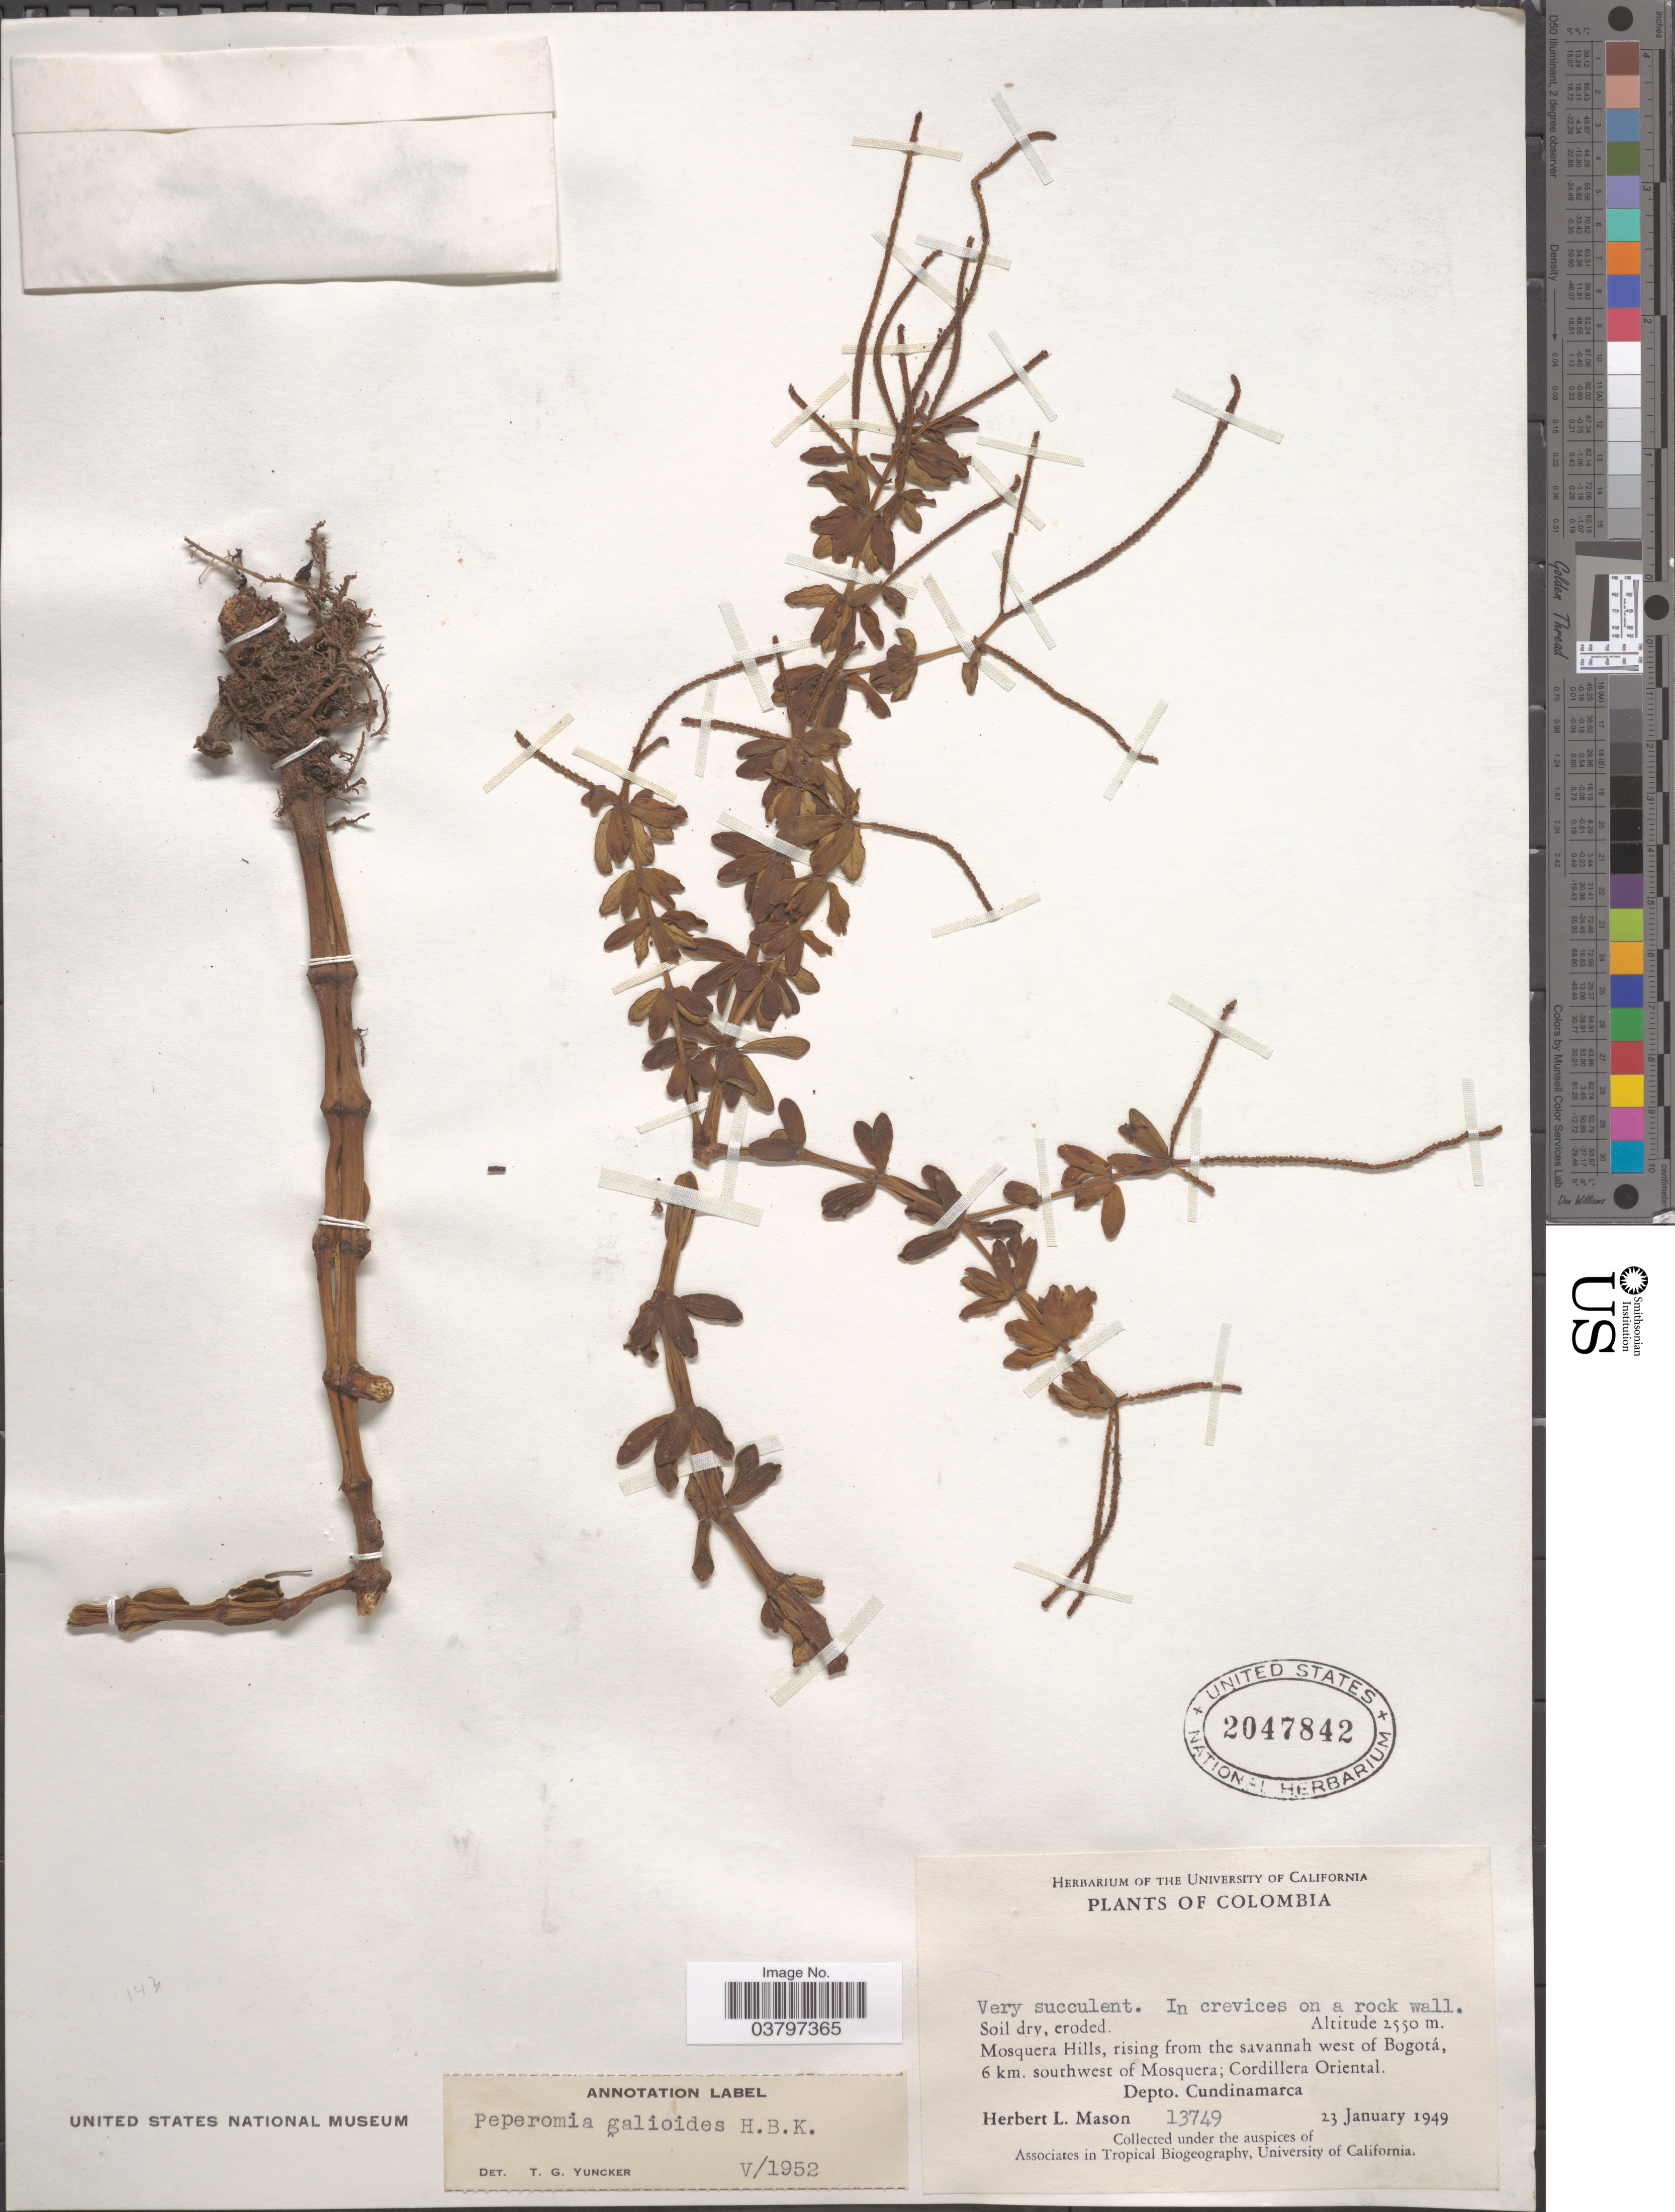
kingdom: Plantae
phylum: Tracheophyta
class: Magnoliopsida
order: Piperales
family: Piperaceae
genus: Peperomia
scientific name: Peperomia galioides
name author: Kunth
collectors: H. L. Mason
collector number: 13749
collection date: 1949-01-23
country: Colombia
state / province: Cundinamarca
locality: Mosquera Hills, rising from the savannah west of Bogotá, 6 km. southwest of Mosquera; Cordillera Oriental. Depto. Cundinamarca.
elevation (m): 2550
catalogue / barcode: US 2047842